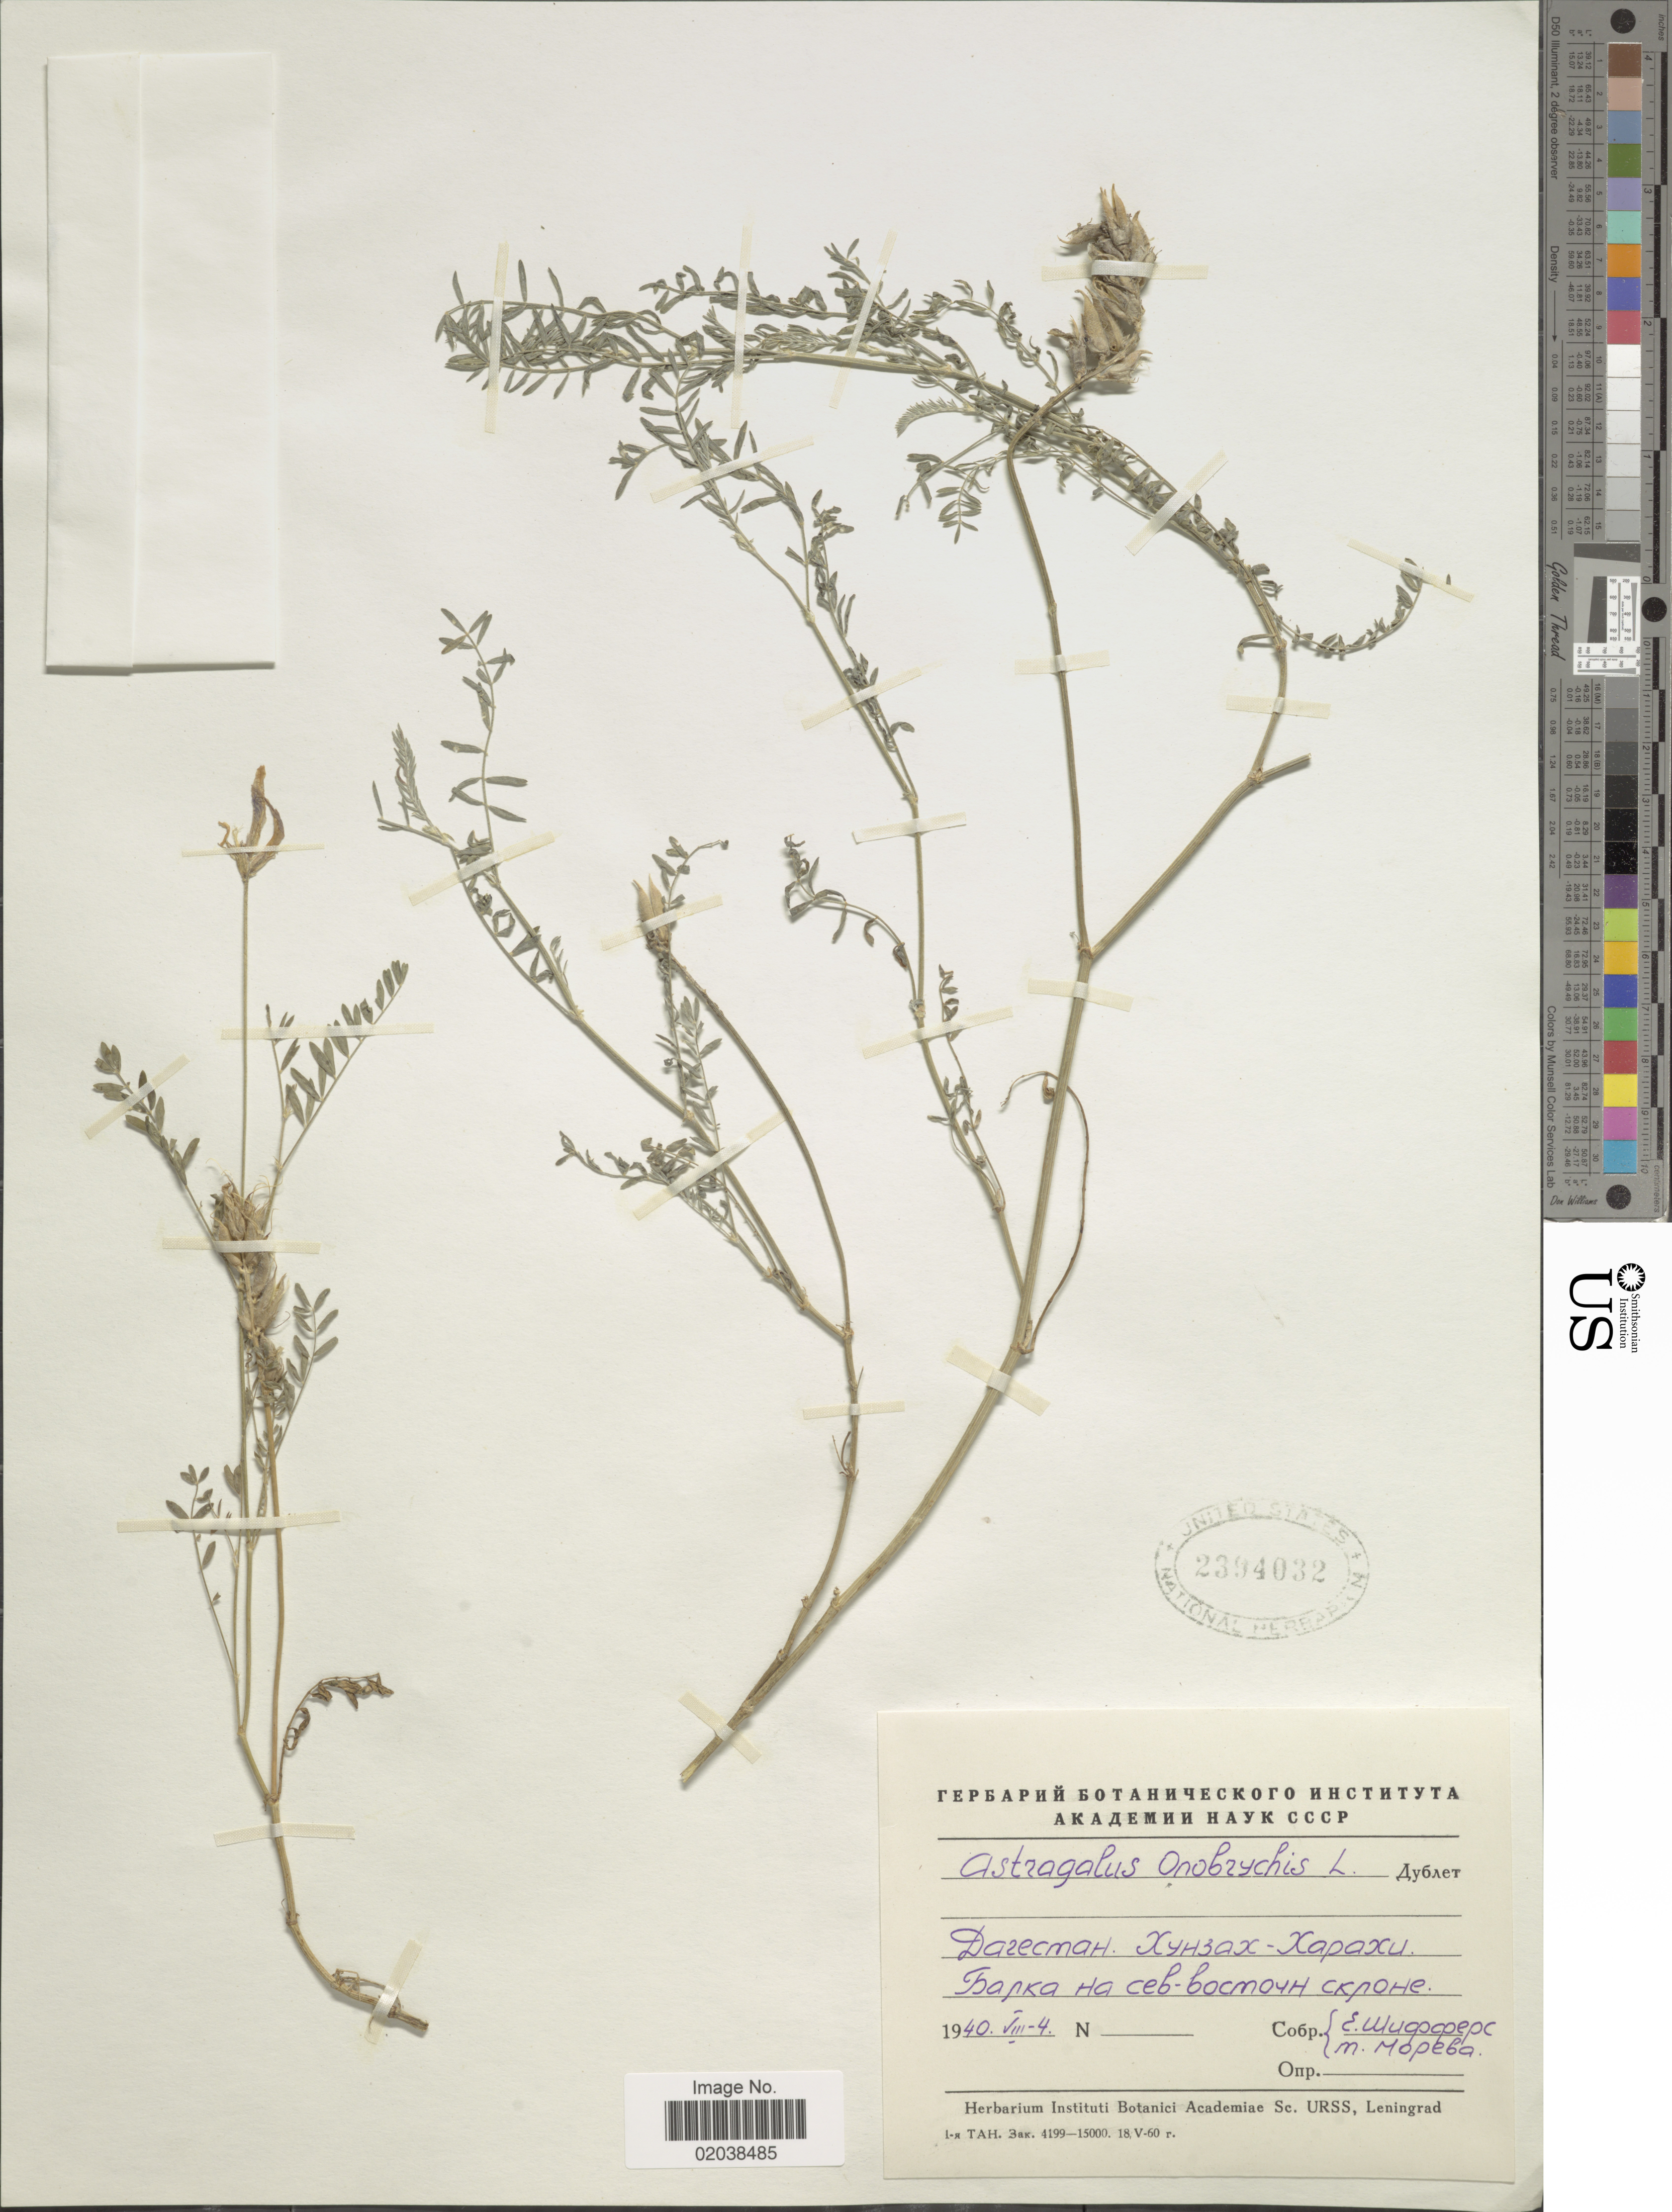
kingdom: Plantae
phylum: Tracheophyta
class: Magnoliopsida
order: Fabales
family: Fabaceae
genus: Astragalus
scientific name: Astragalus onobrychis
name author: L.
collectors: E. Shiffers & T. Moreva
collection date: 1940-08-04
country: Russian Federation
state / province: Dagestan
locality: Hunzakh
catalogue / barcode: US 2394032